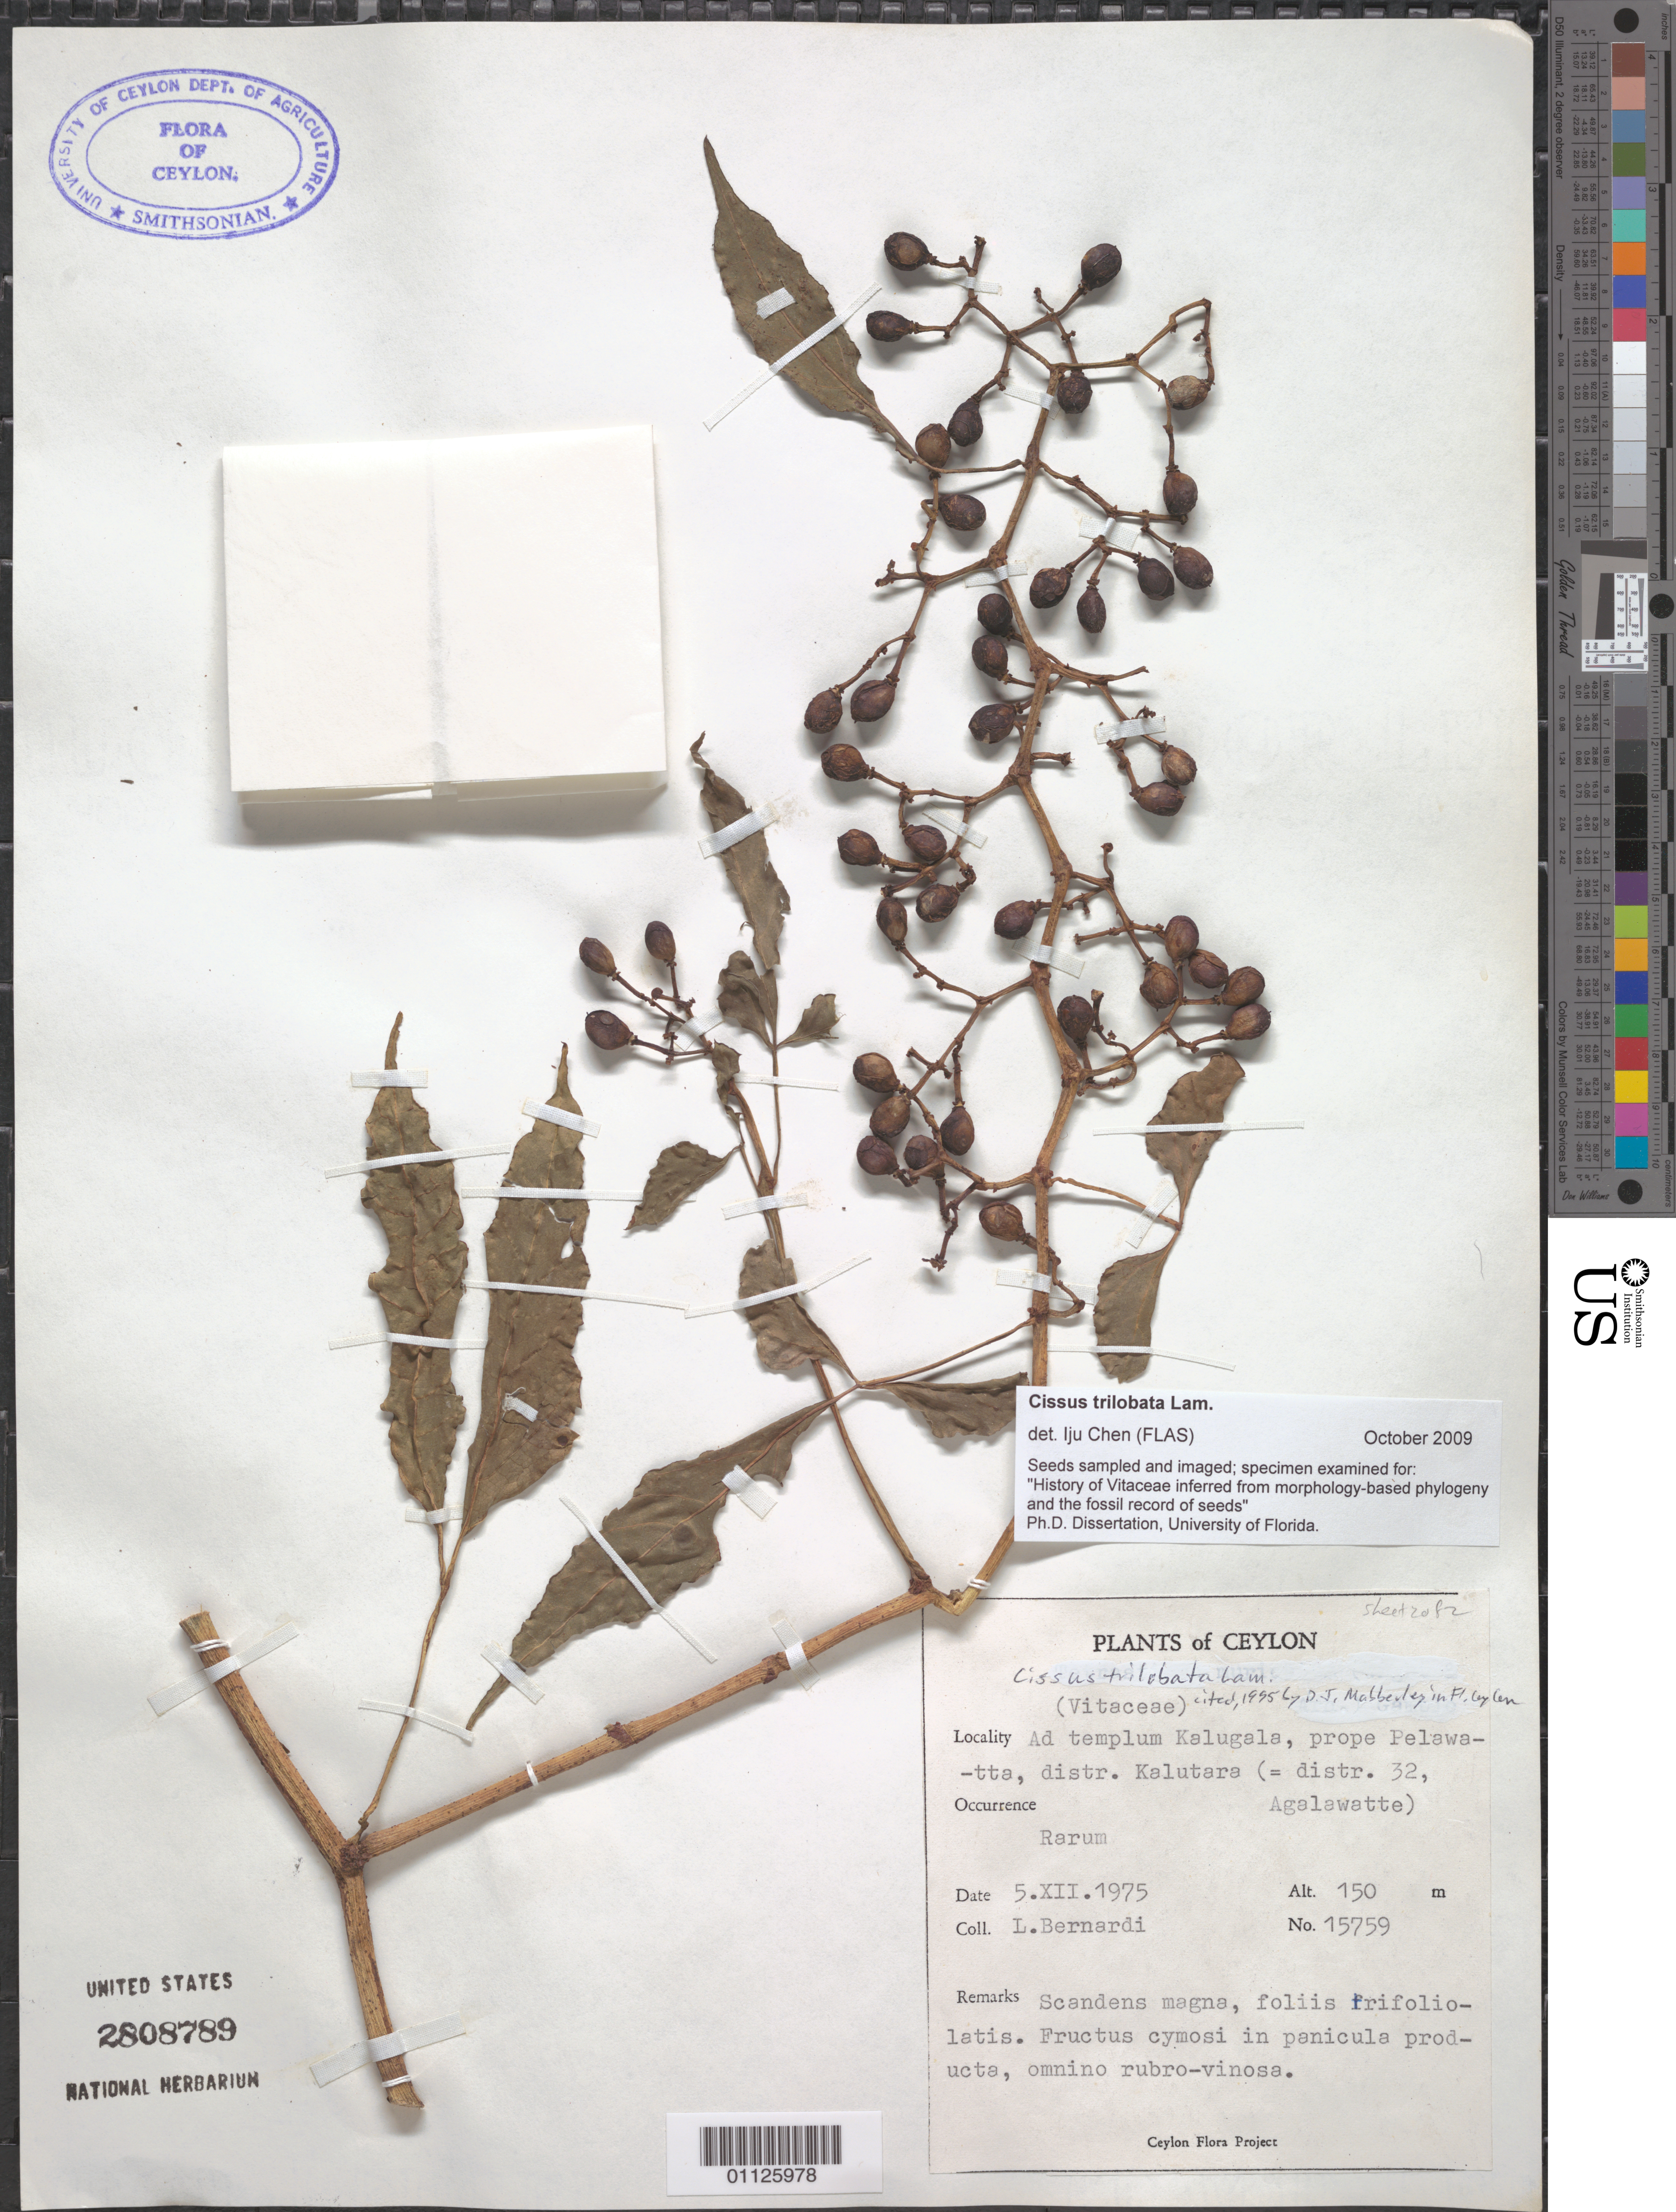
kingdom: Plantae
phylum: Tracheophyta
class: Magnoliopsida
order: Vitales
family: Vitaceae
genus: Cissus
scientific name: Cissus trilobata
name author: Lam.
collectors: A. L. Bernardi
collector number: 15759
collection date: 1975-12-05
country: Sri Lanka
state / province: Western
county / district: Kalutara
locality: Ad templum Kalugala, prope Pelawatta.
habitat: Scandens magns.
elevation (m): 150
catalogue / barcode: US 2808789